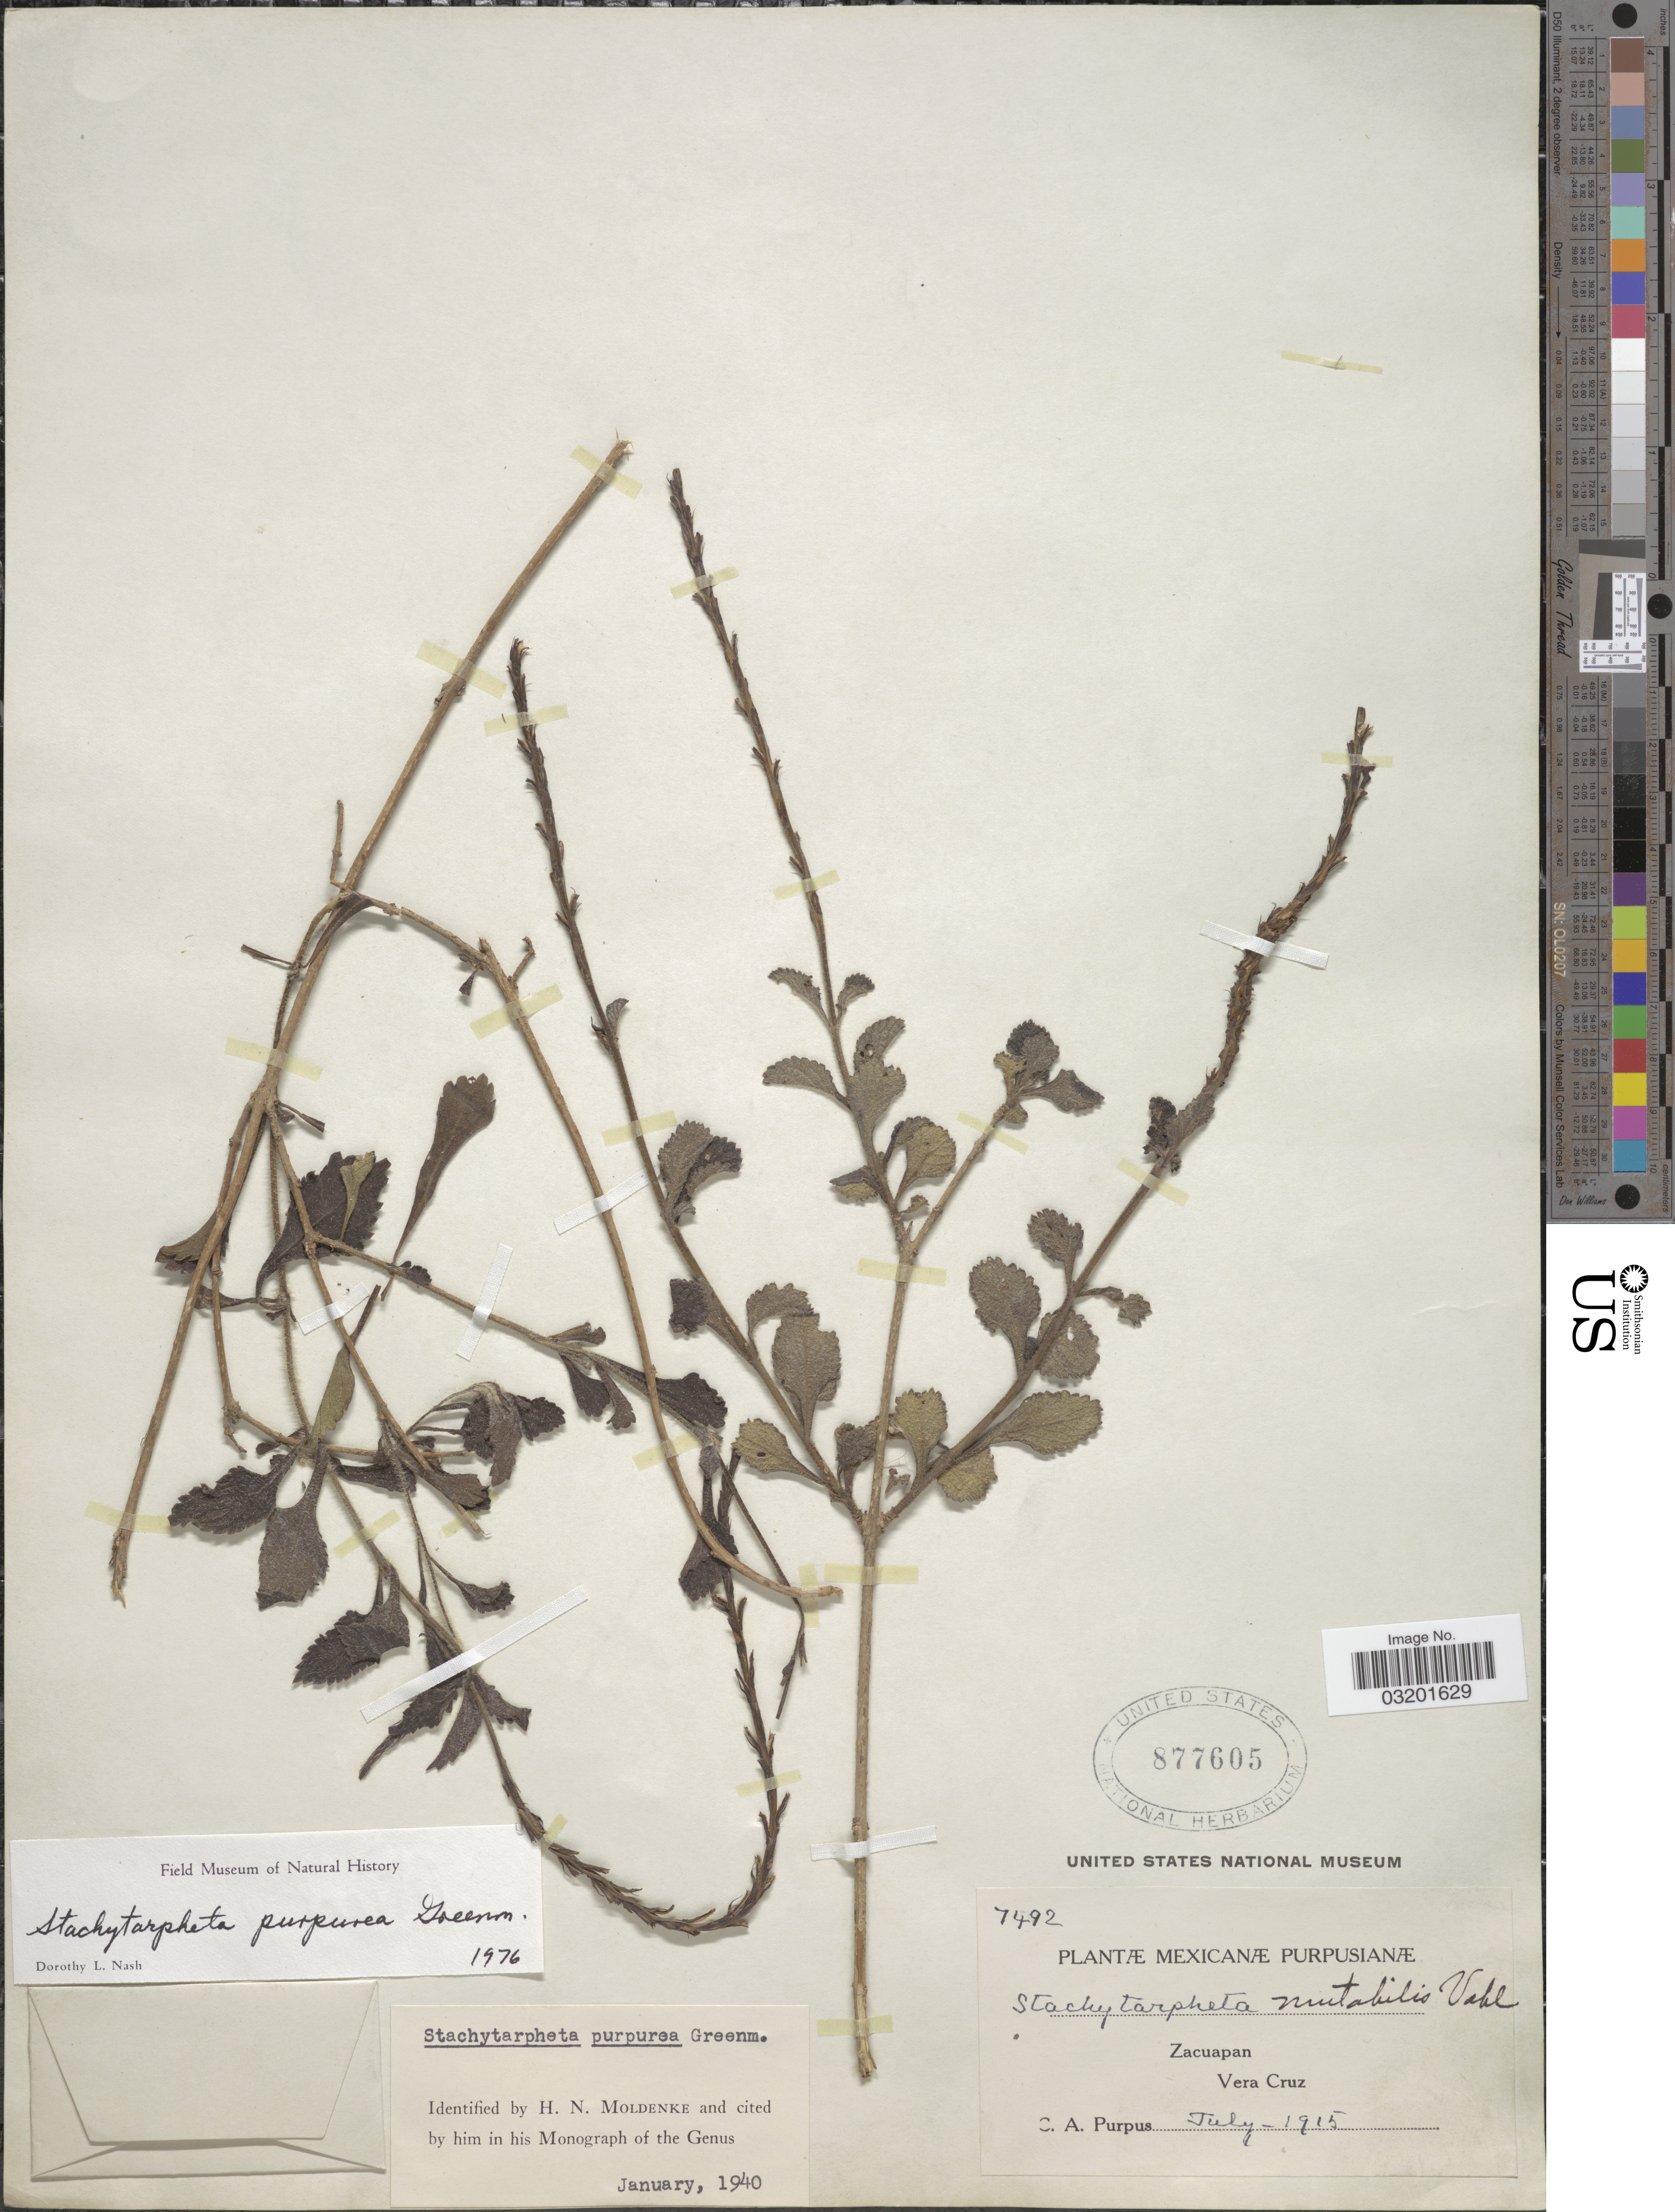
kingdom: Plantae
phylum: Tracheophyta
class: Magnoliopsida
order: Lamiales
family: Verbenaceae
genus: Stachytarpheta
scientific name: Stachytarpheta purpurea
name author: Greenm.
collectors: C. A. Purpus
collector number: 7492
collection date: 1915-07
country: Mexico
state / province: Veracruz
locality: Zacuapan. Vera Cruz.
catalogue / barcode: US 877605